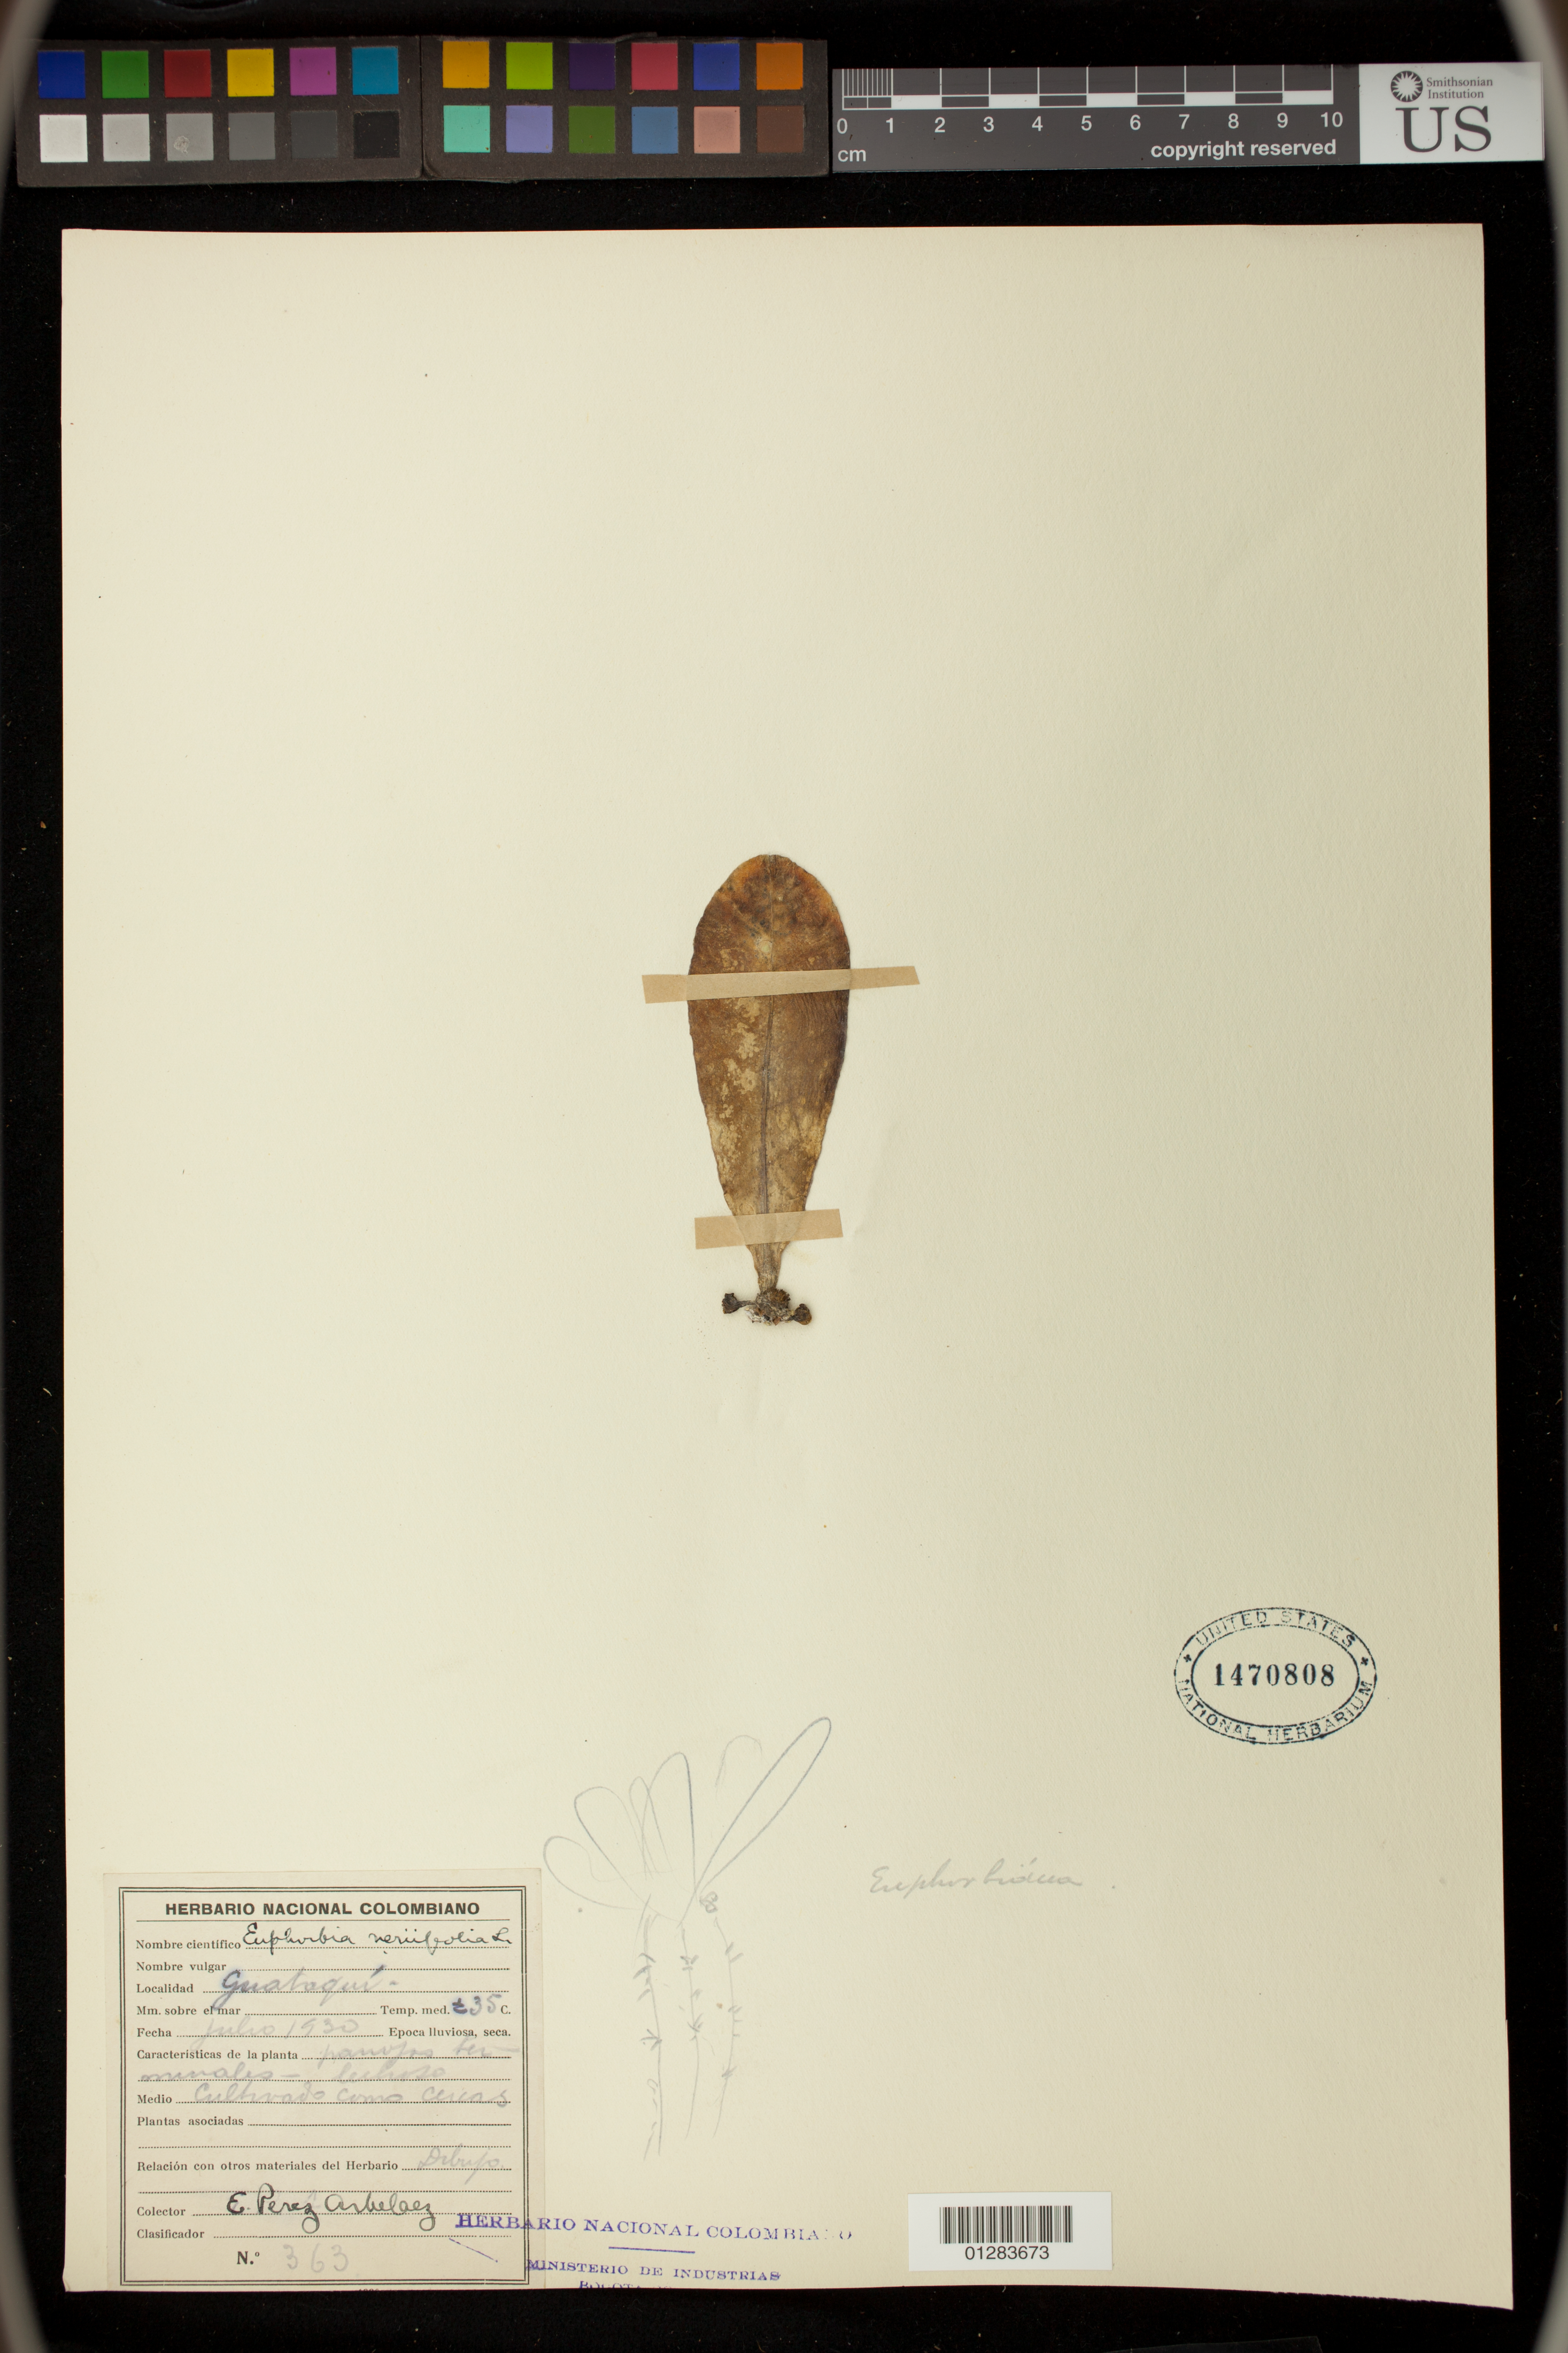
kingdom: Plantae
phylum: Tracheophyta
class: Magnoliopsida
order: Malpighiales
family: Euphorbiaceae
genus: Euphorbia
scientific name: Euphorbia neriifolia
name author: L.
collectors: E. Pérez Arbeláez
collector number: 363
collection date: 1930-07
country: Colombia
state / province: Cundinamarca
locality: Guataquí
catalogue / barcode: US 1470808